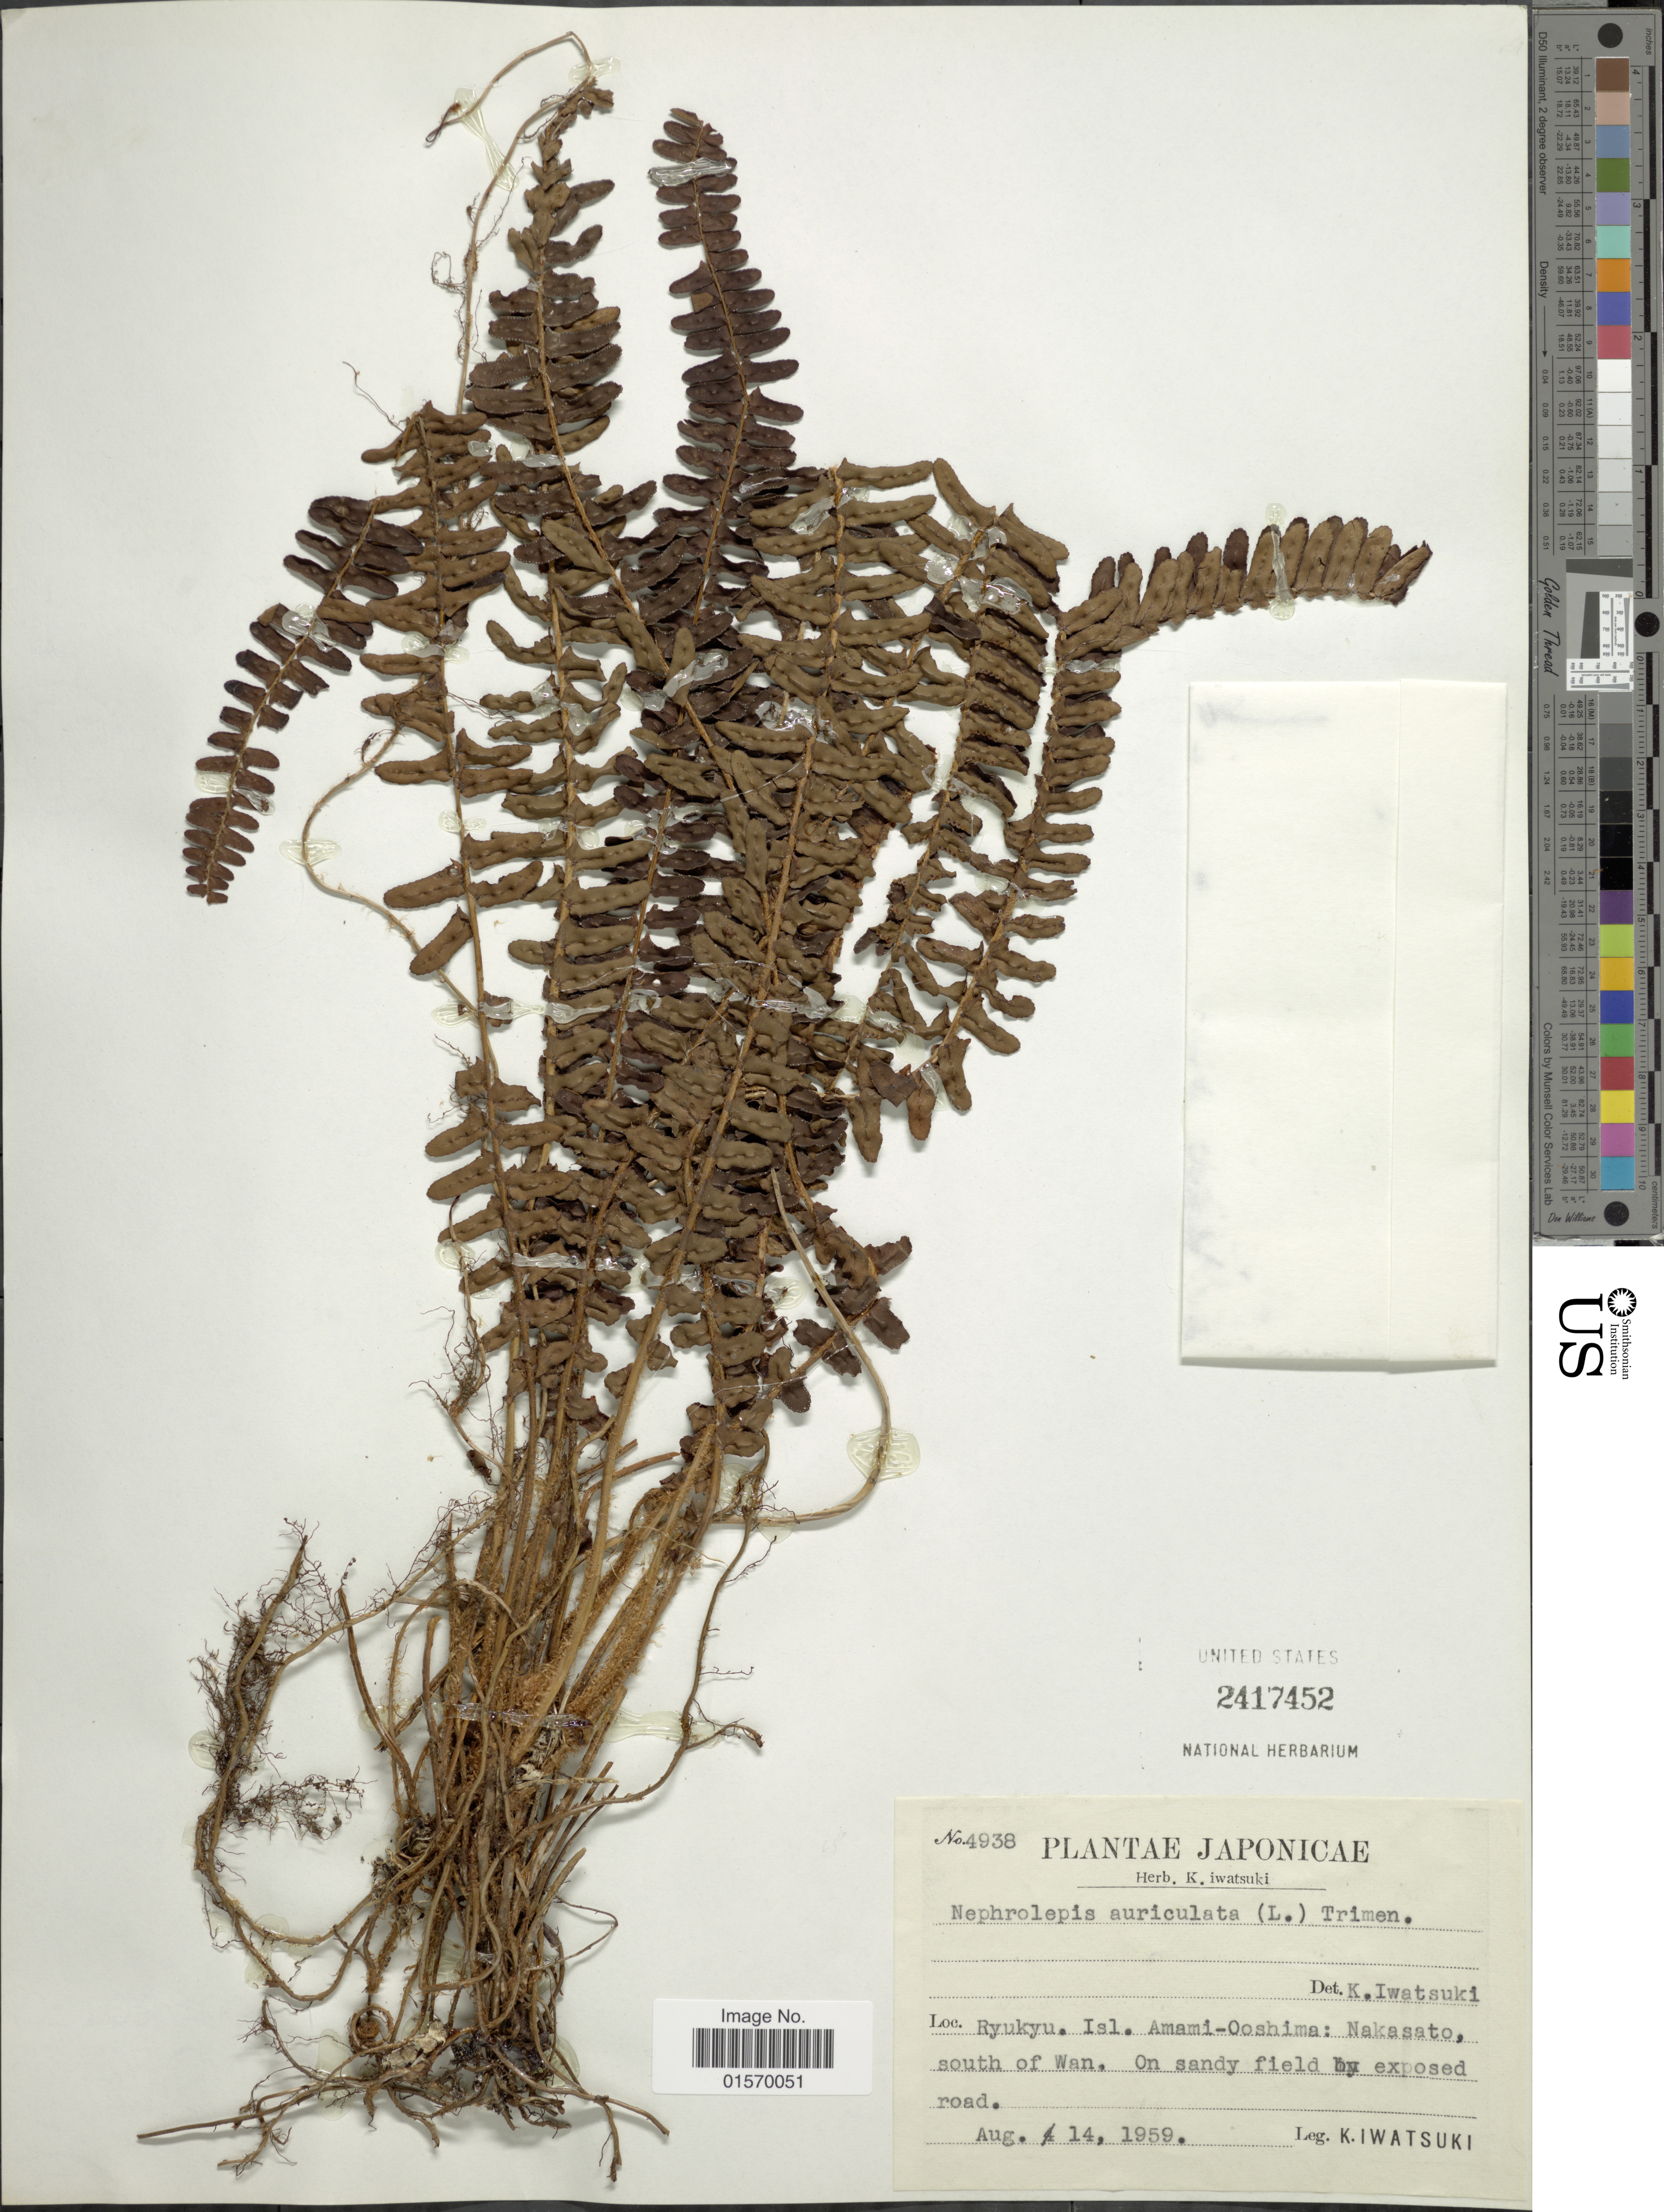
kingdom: Plantae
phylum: Tracheophyta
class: Polypodiopsida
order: Polypodiales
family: Nephrolepidaceae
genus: Nephrolepis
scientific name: Nephrolepis auriculata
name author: (L.) Trimen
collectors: K. Iwatsuki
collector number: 4938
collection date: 1959-08-14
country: Japan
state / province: Okinawa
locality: Ryukyu. Isl. Amami-Ooshima: Nakasato, south of Wan. On sandy field by exposed road.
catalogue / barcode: US 2417452